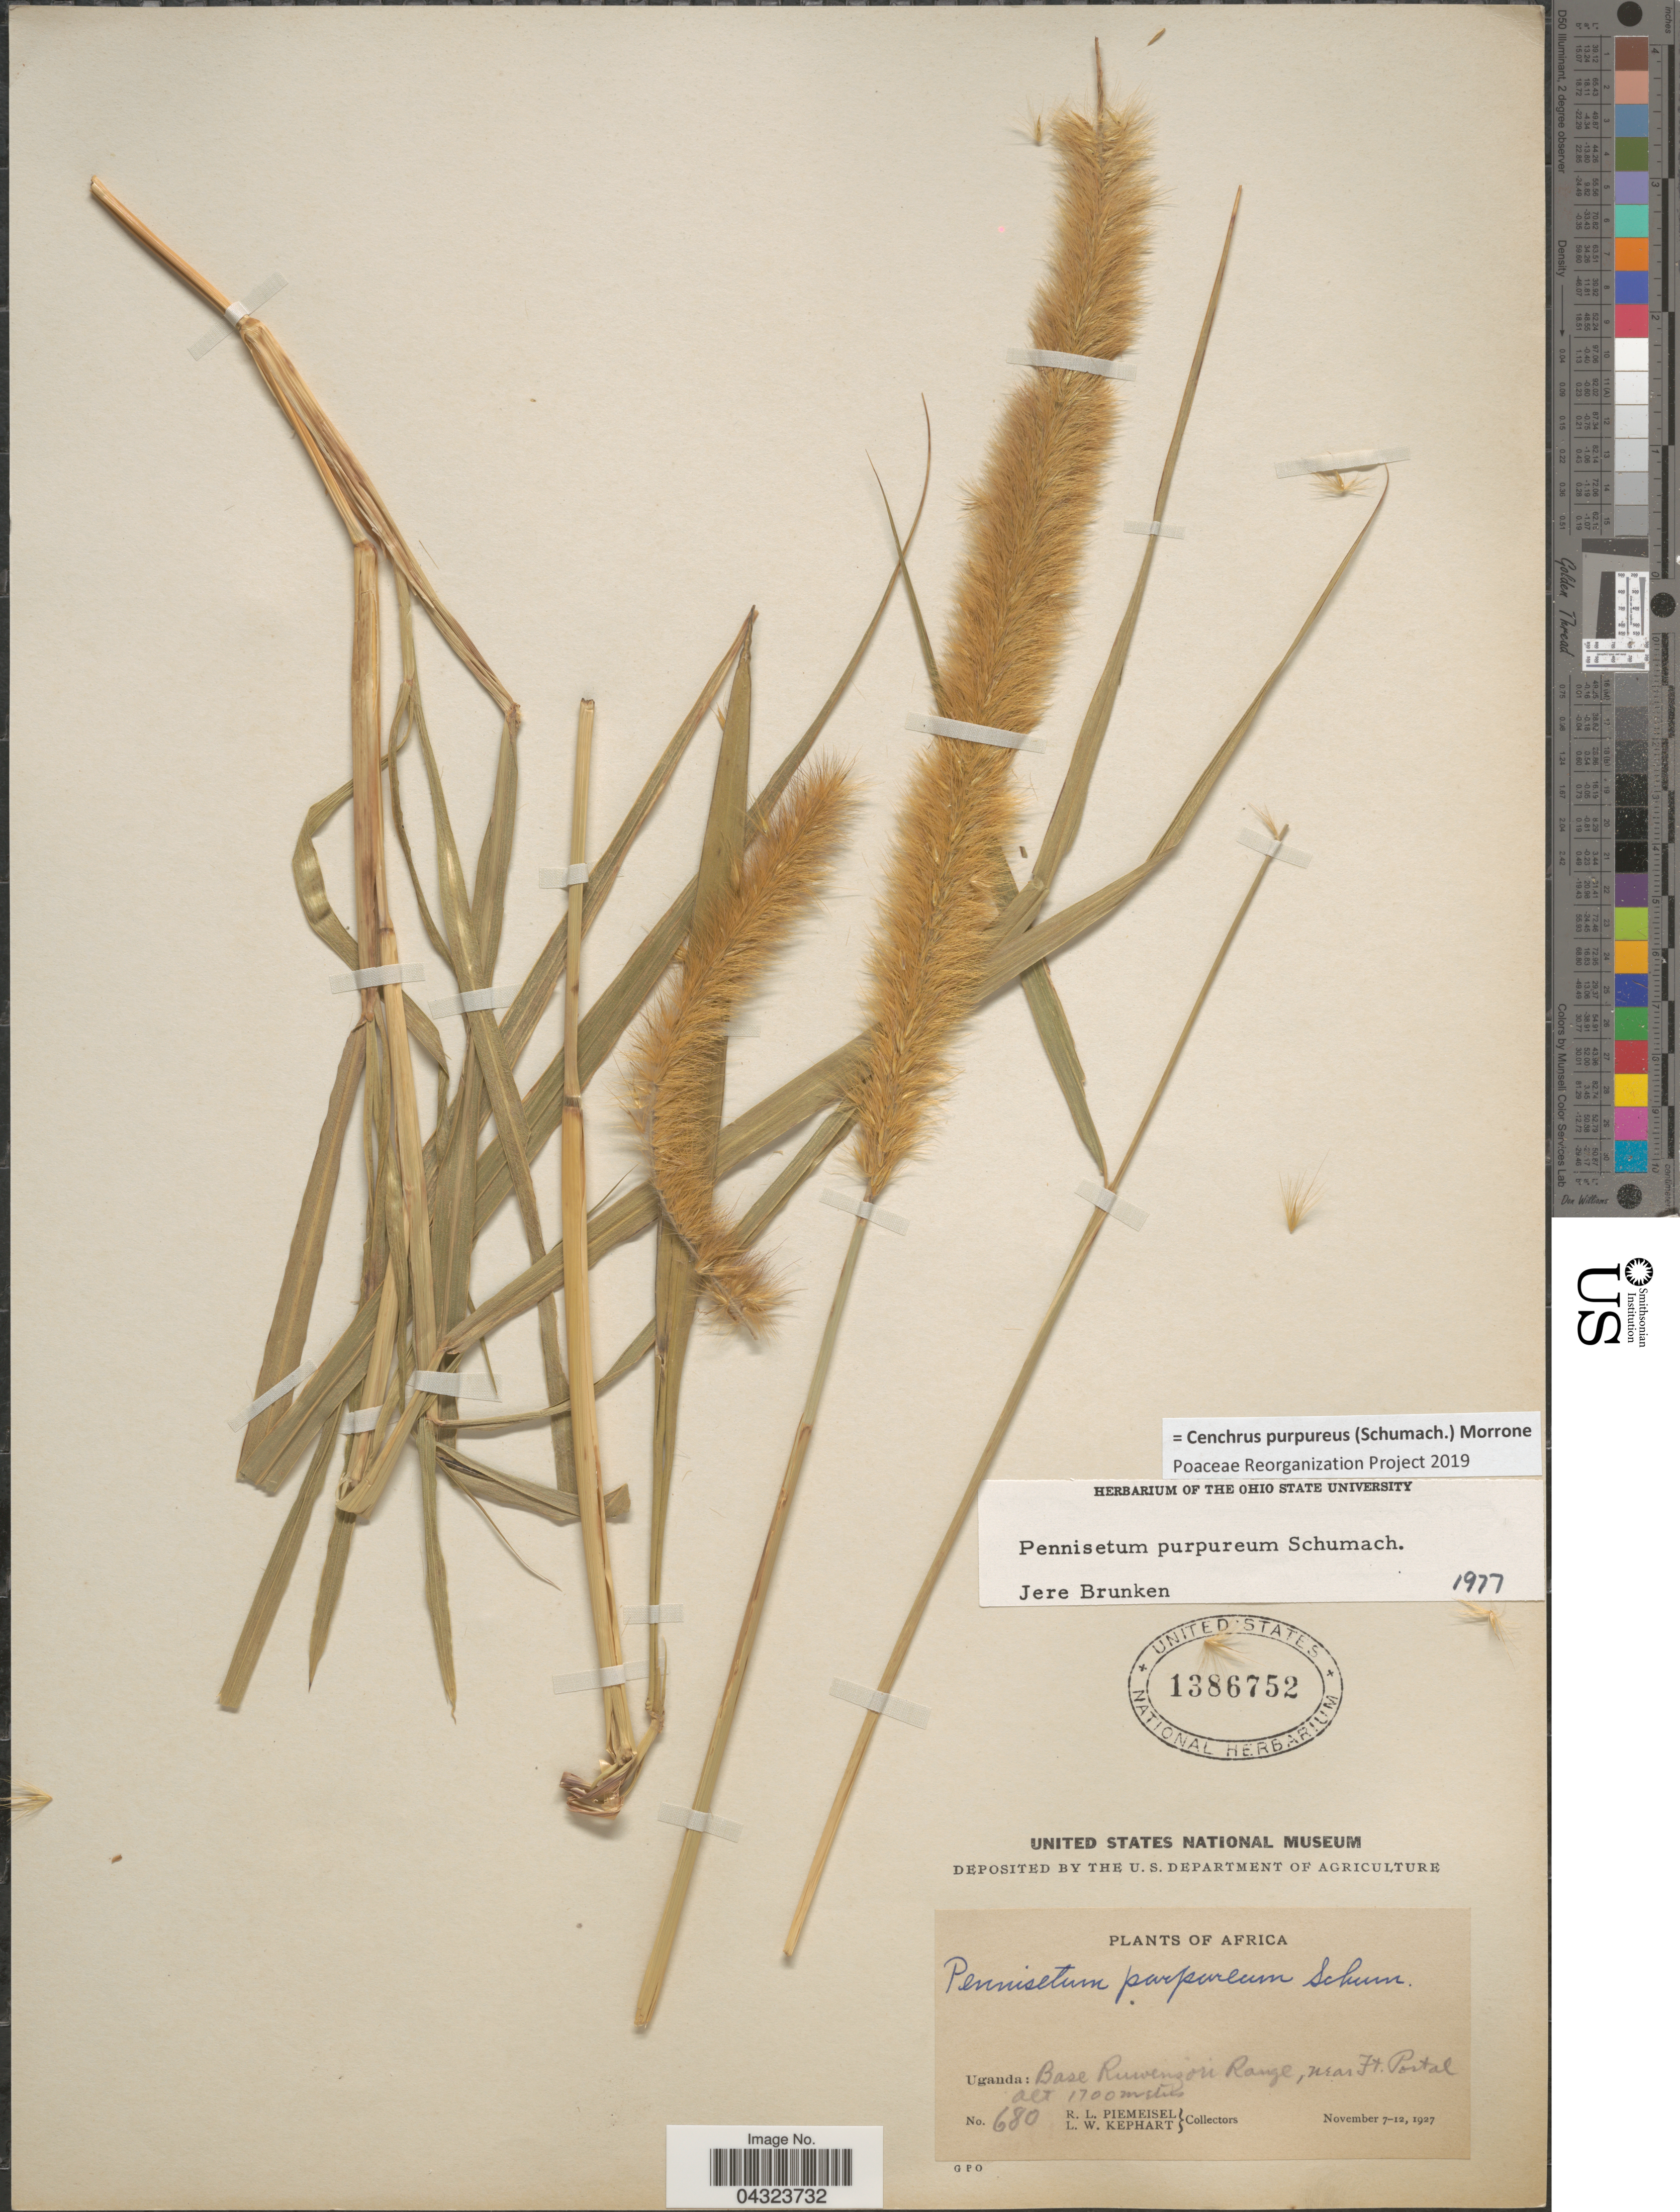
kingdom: Plantae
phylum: Tracheophyta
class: Liliopsida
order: Poales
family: Poaceae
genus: Cenchrus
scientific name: Cenchrus purpureus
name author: (Schumach.) Morrone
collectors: R. L. Piemeisel & L. W. Kephart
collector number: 680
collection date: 1927-11-07/1927-11-12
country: Uganda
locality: Base Ruwenson Range, near Ft. Portal.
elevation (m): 1700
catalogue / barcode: US 1386752